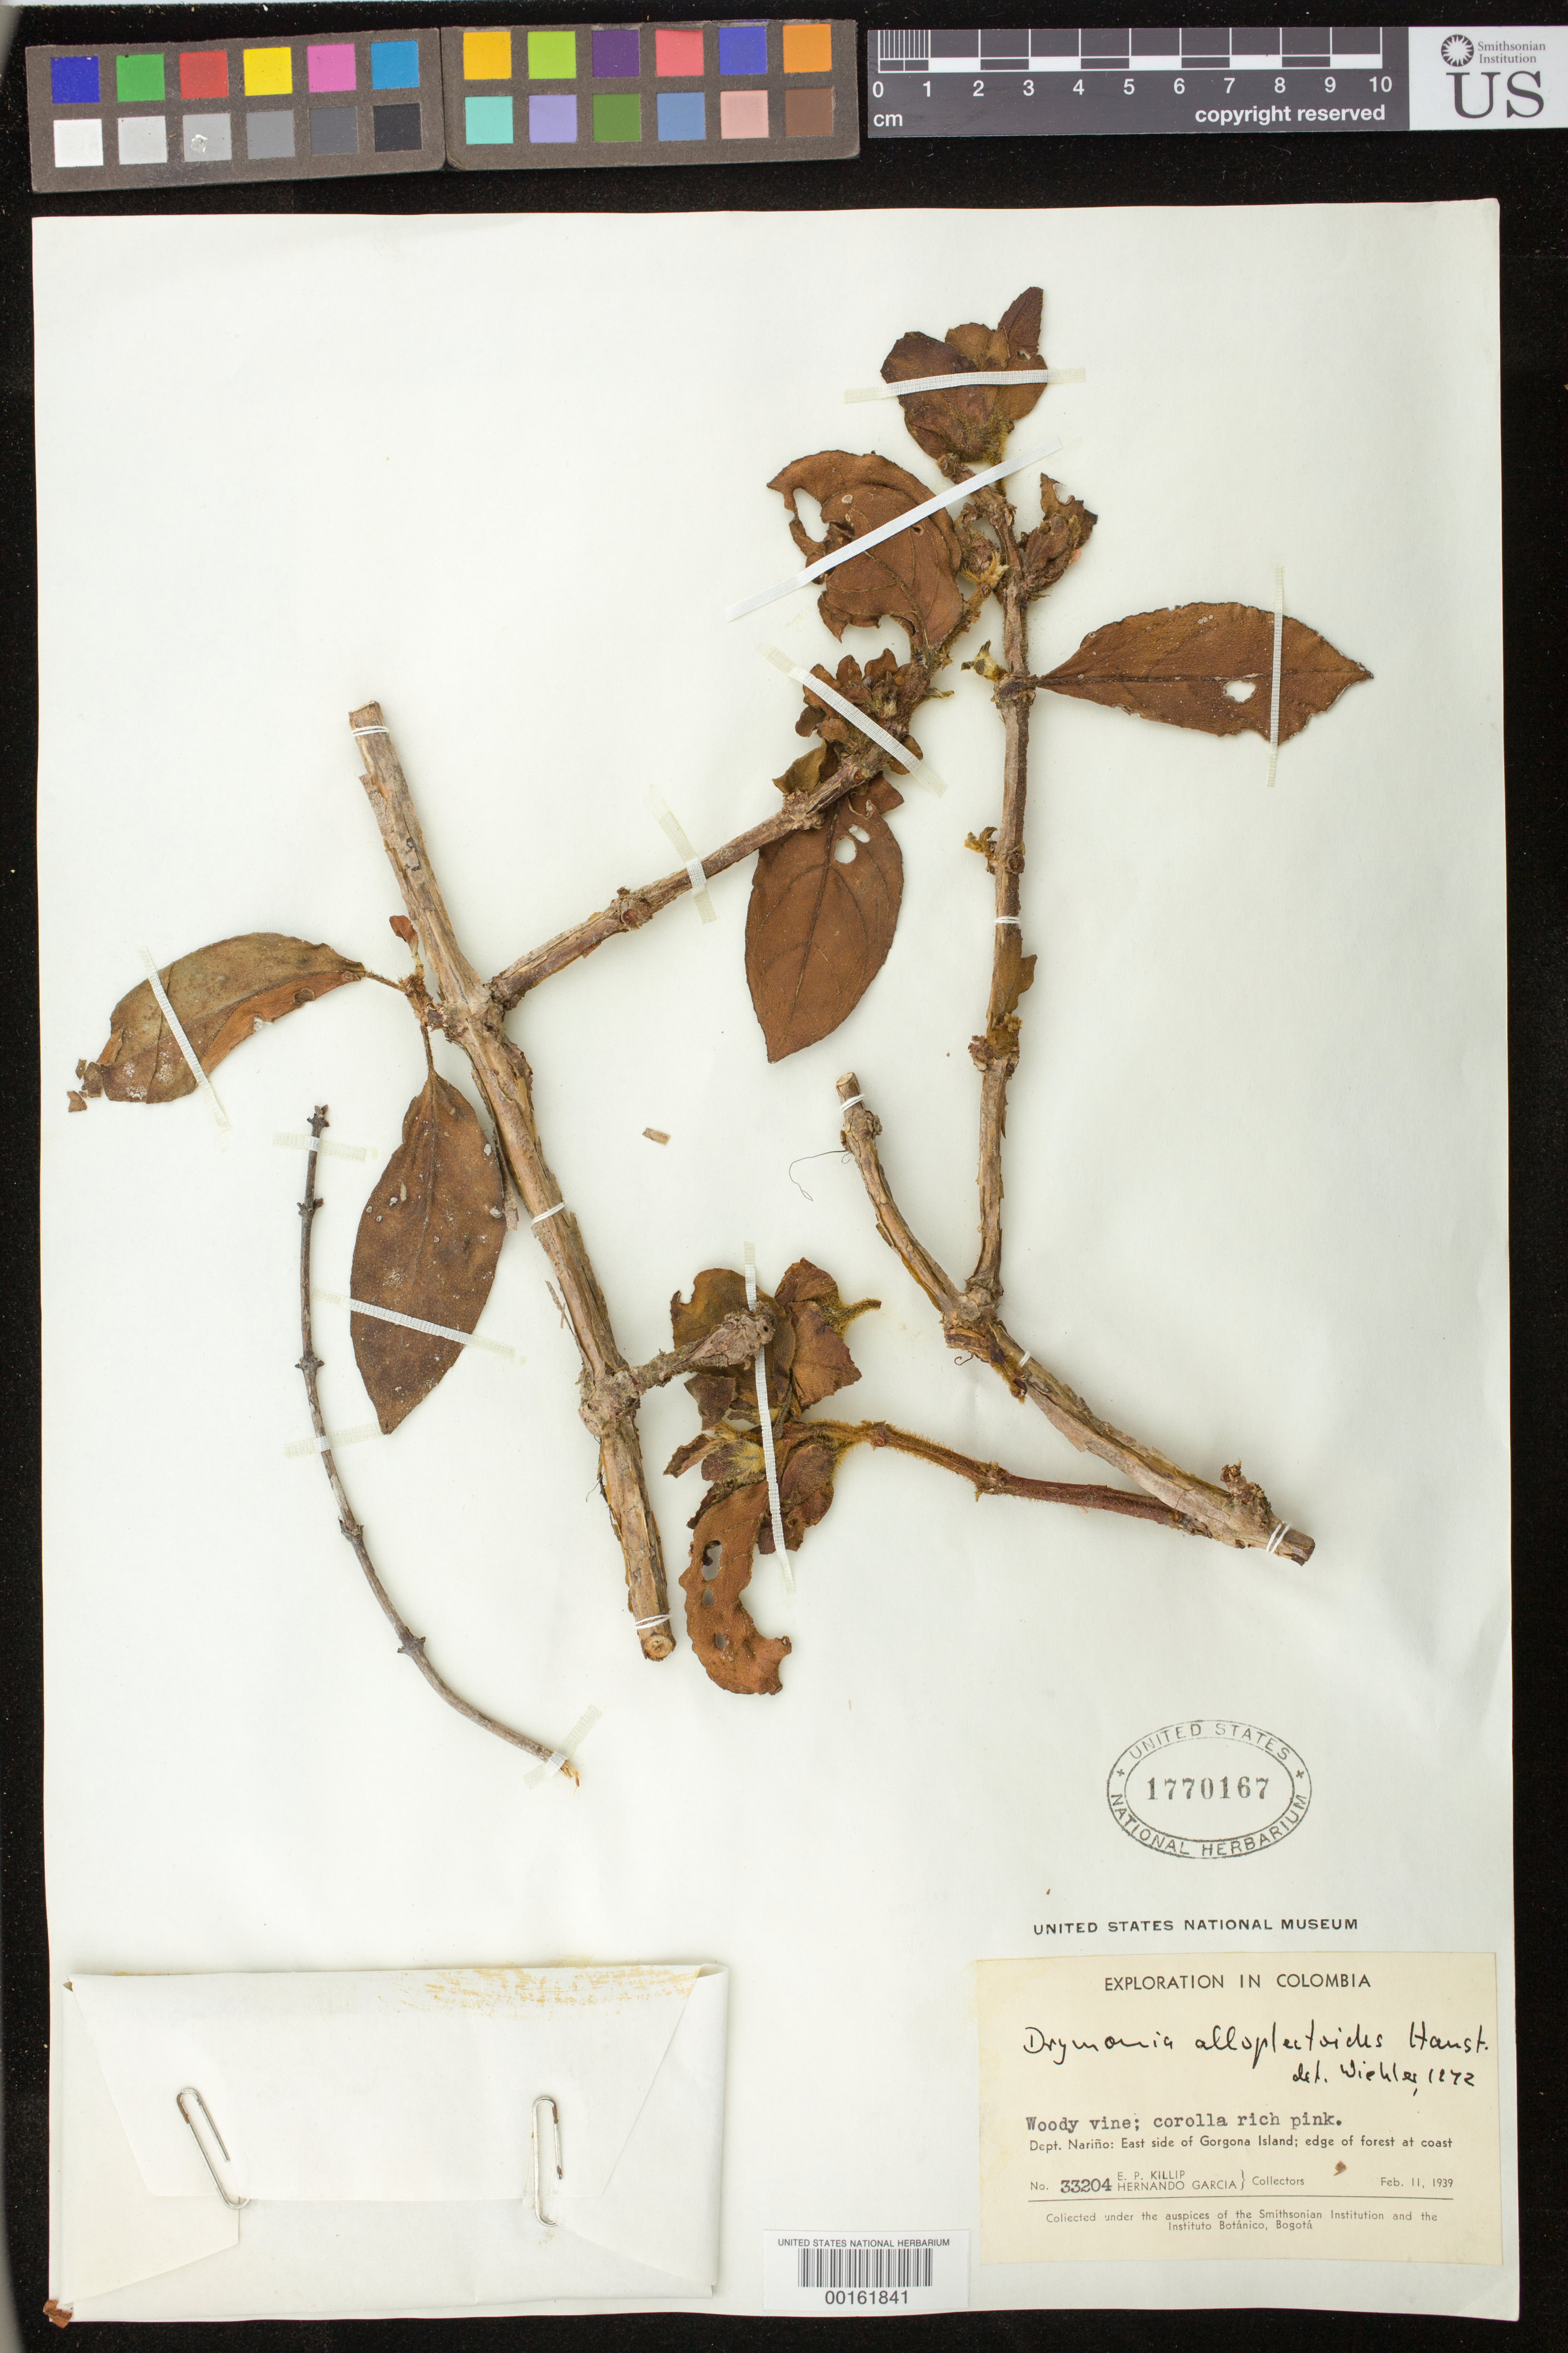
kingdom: Plantae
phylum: Tracheophyta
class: Magnoliopsida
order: Lamiales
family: Gesneriaceae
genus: Drymonia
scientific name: Drymonia alloplectoides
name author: Hanst.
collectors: E. P. Killip & H. Garcia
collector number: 33204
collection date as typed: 11 Feb 1939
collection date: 1939-02-11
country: Colombia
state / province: Nariño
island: Gorgona Island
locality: East side of Gorgona Island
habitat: Edge of forest at coast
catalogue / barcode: US 1770167